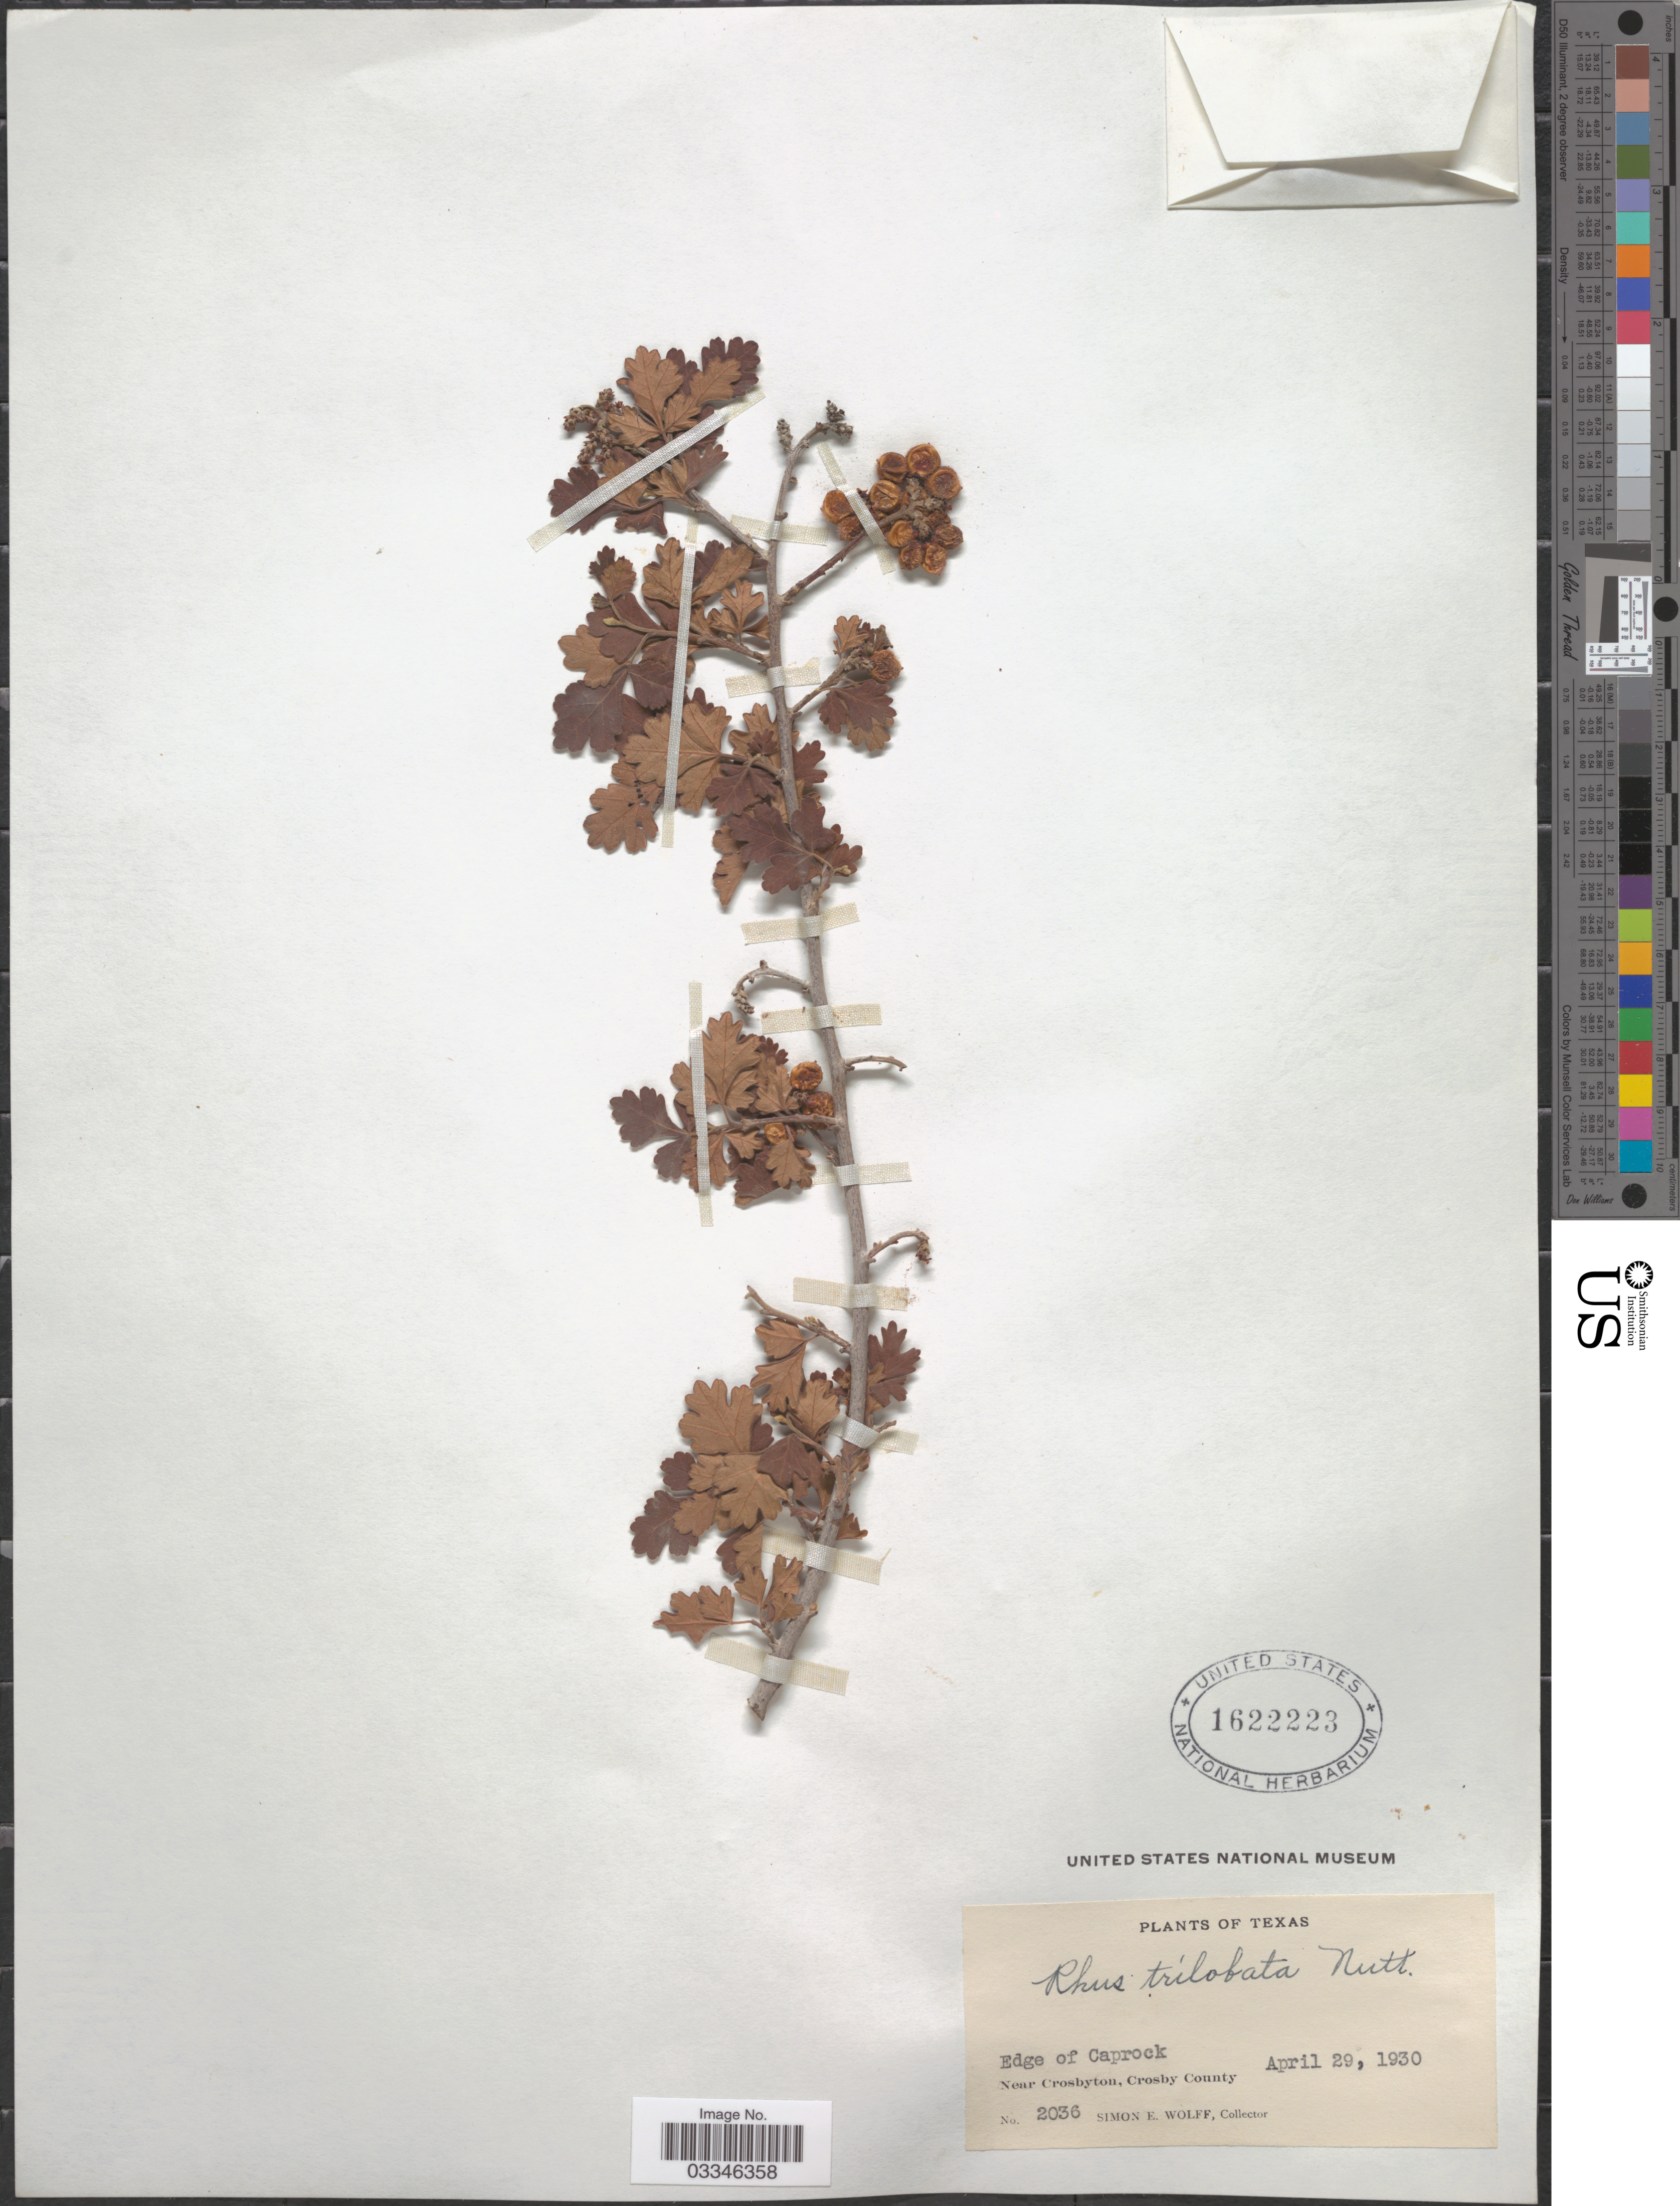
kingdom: Plantae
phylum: Tracheophyta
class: Magnoliopsida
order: Sapindales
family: Anacardiaceae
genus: Rhus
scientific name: Rhus trilobata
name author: Nutt.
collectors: S. E. Wolff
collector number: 2036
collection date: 1930-04-29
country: United States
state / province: Texas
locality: Edge of Caprock. Near Crosbyton, Crosby County.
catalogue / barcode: US 1622223